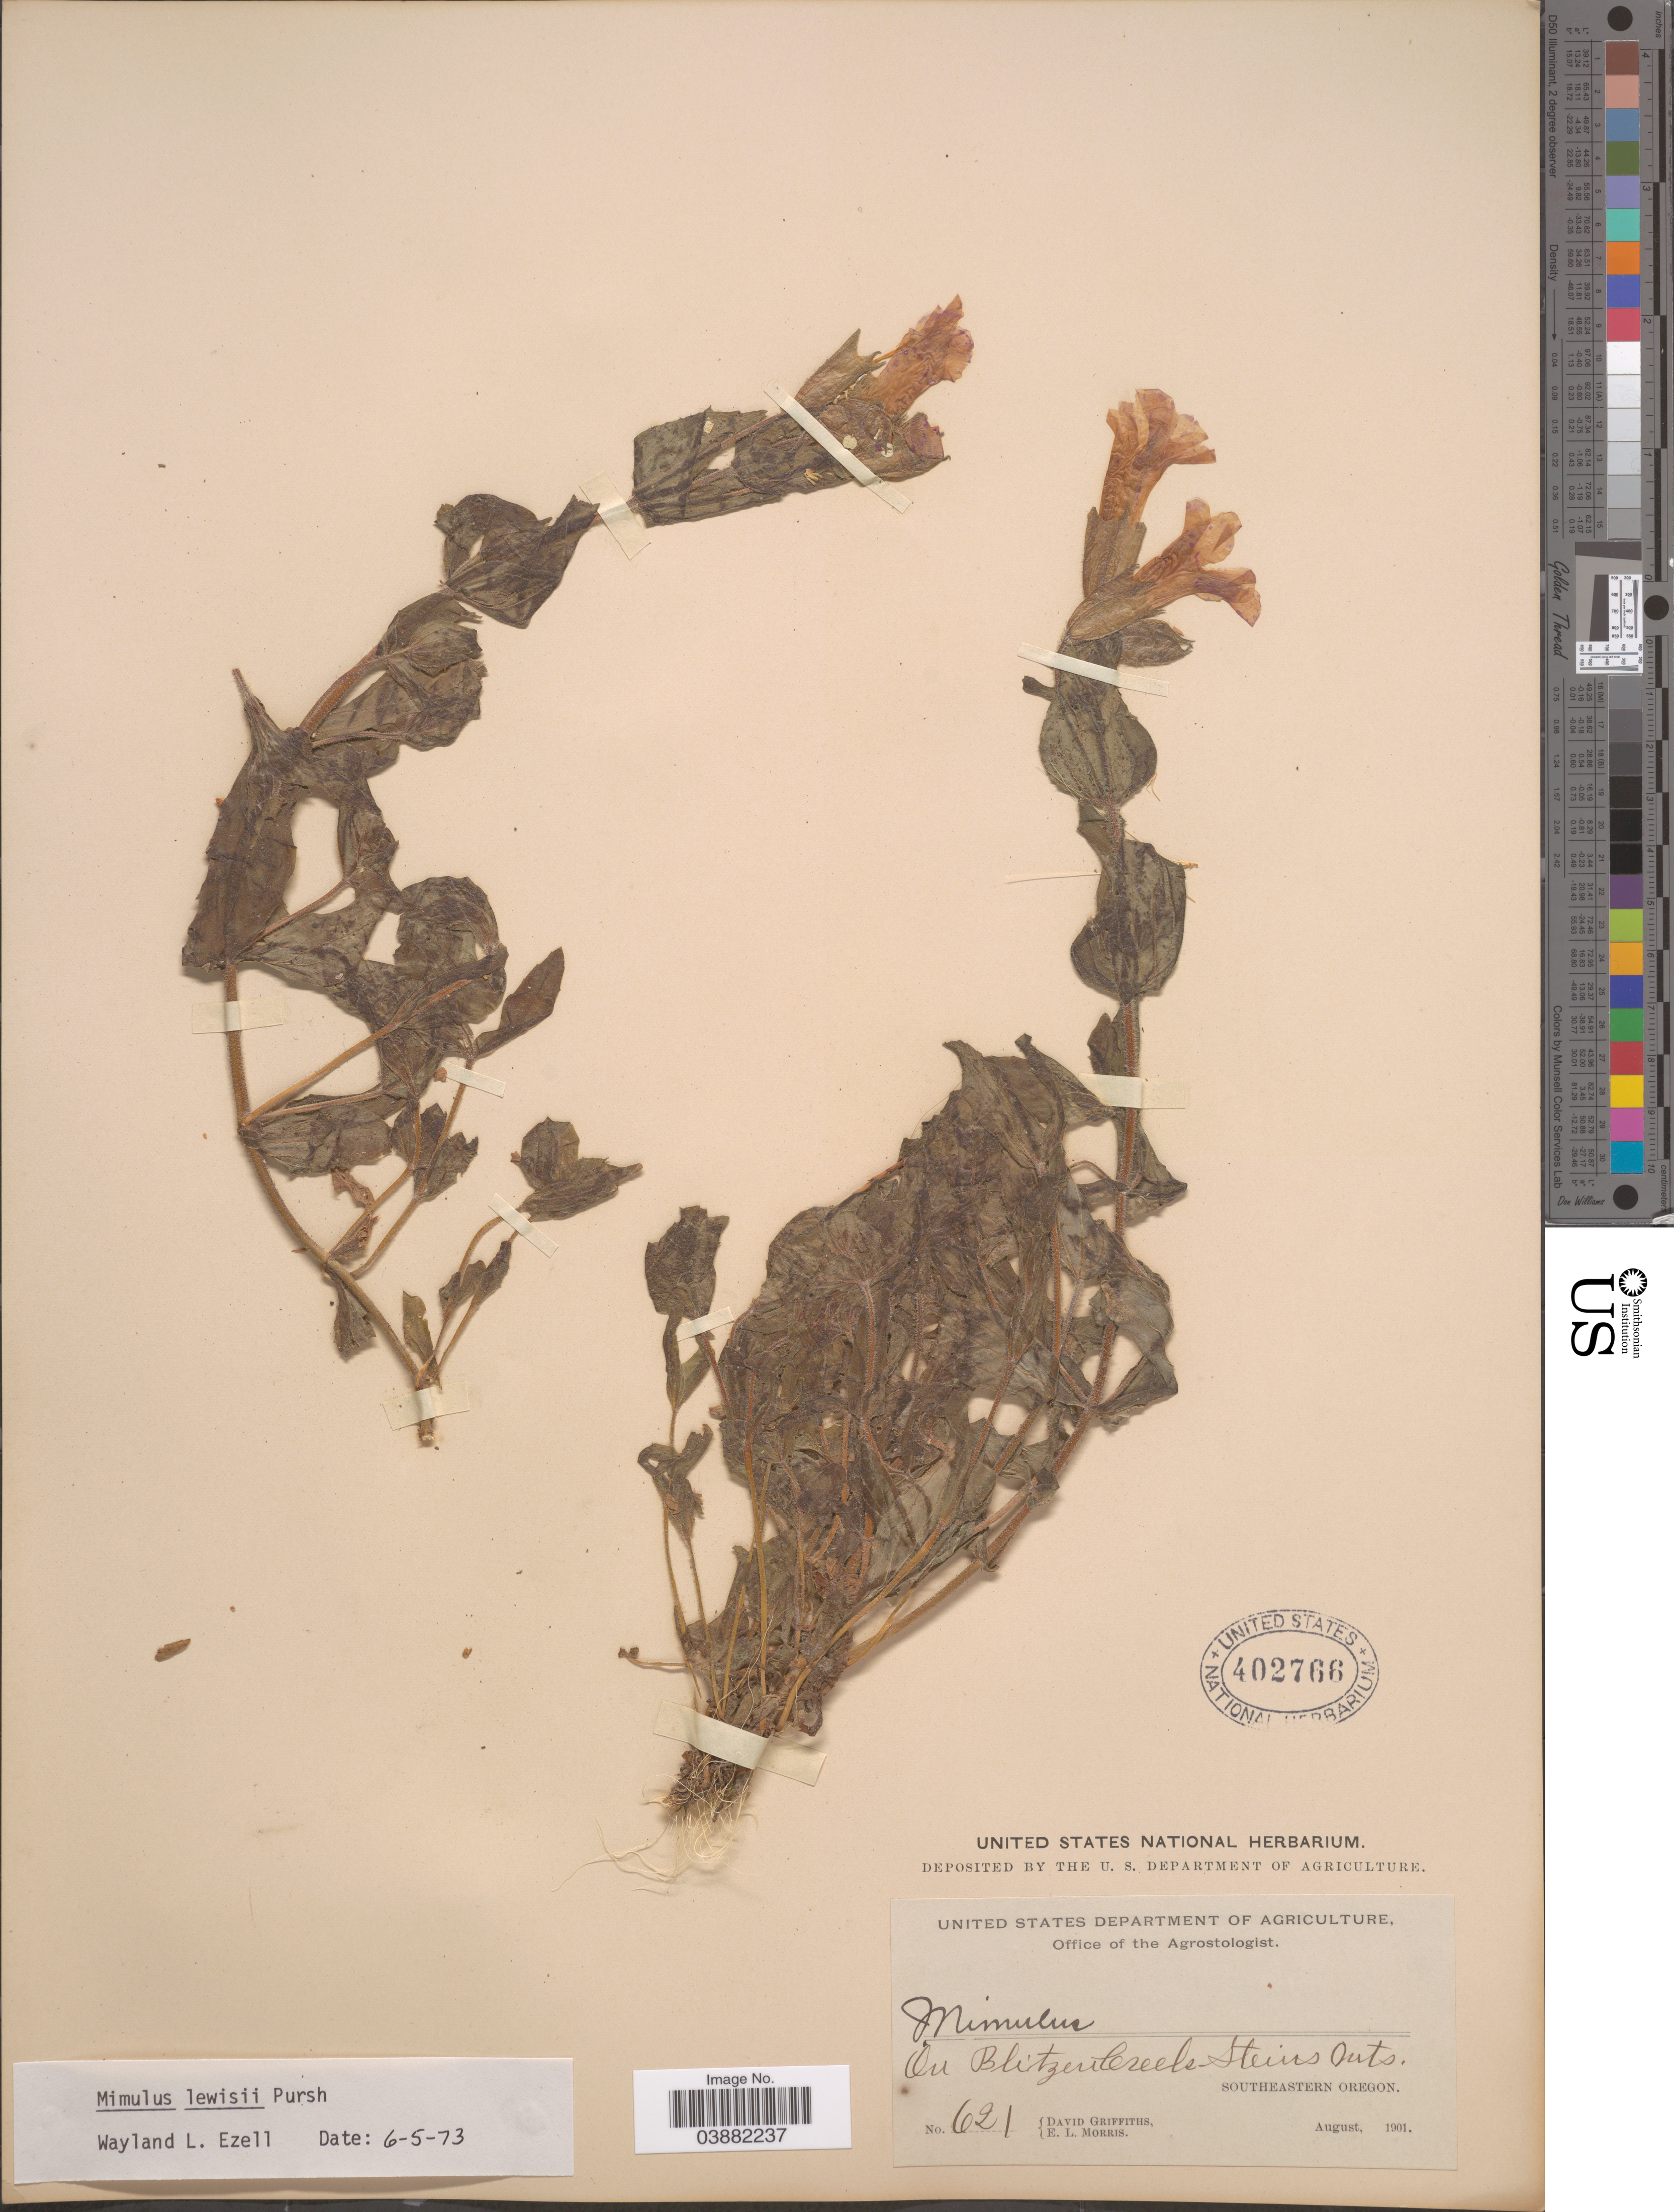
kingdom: Plantae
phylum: Tracheophyta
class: Magnoliopsida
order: Lamiales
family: Phrymaceae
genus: Mimulus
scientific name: Mimulus lewisii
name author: Pursh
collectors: D. Griffiths & E. Morris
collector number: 621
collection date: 1901-08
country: United States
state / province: Oregon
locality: On Blitzen Creek Steins Mts. Southeastern Oregon.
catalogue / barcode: US 402766